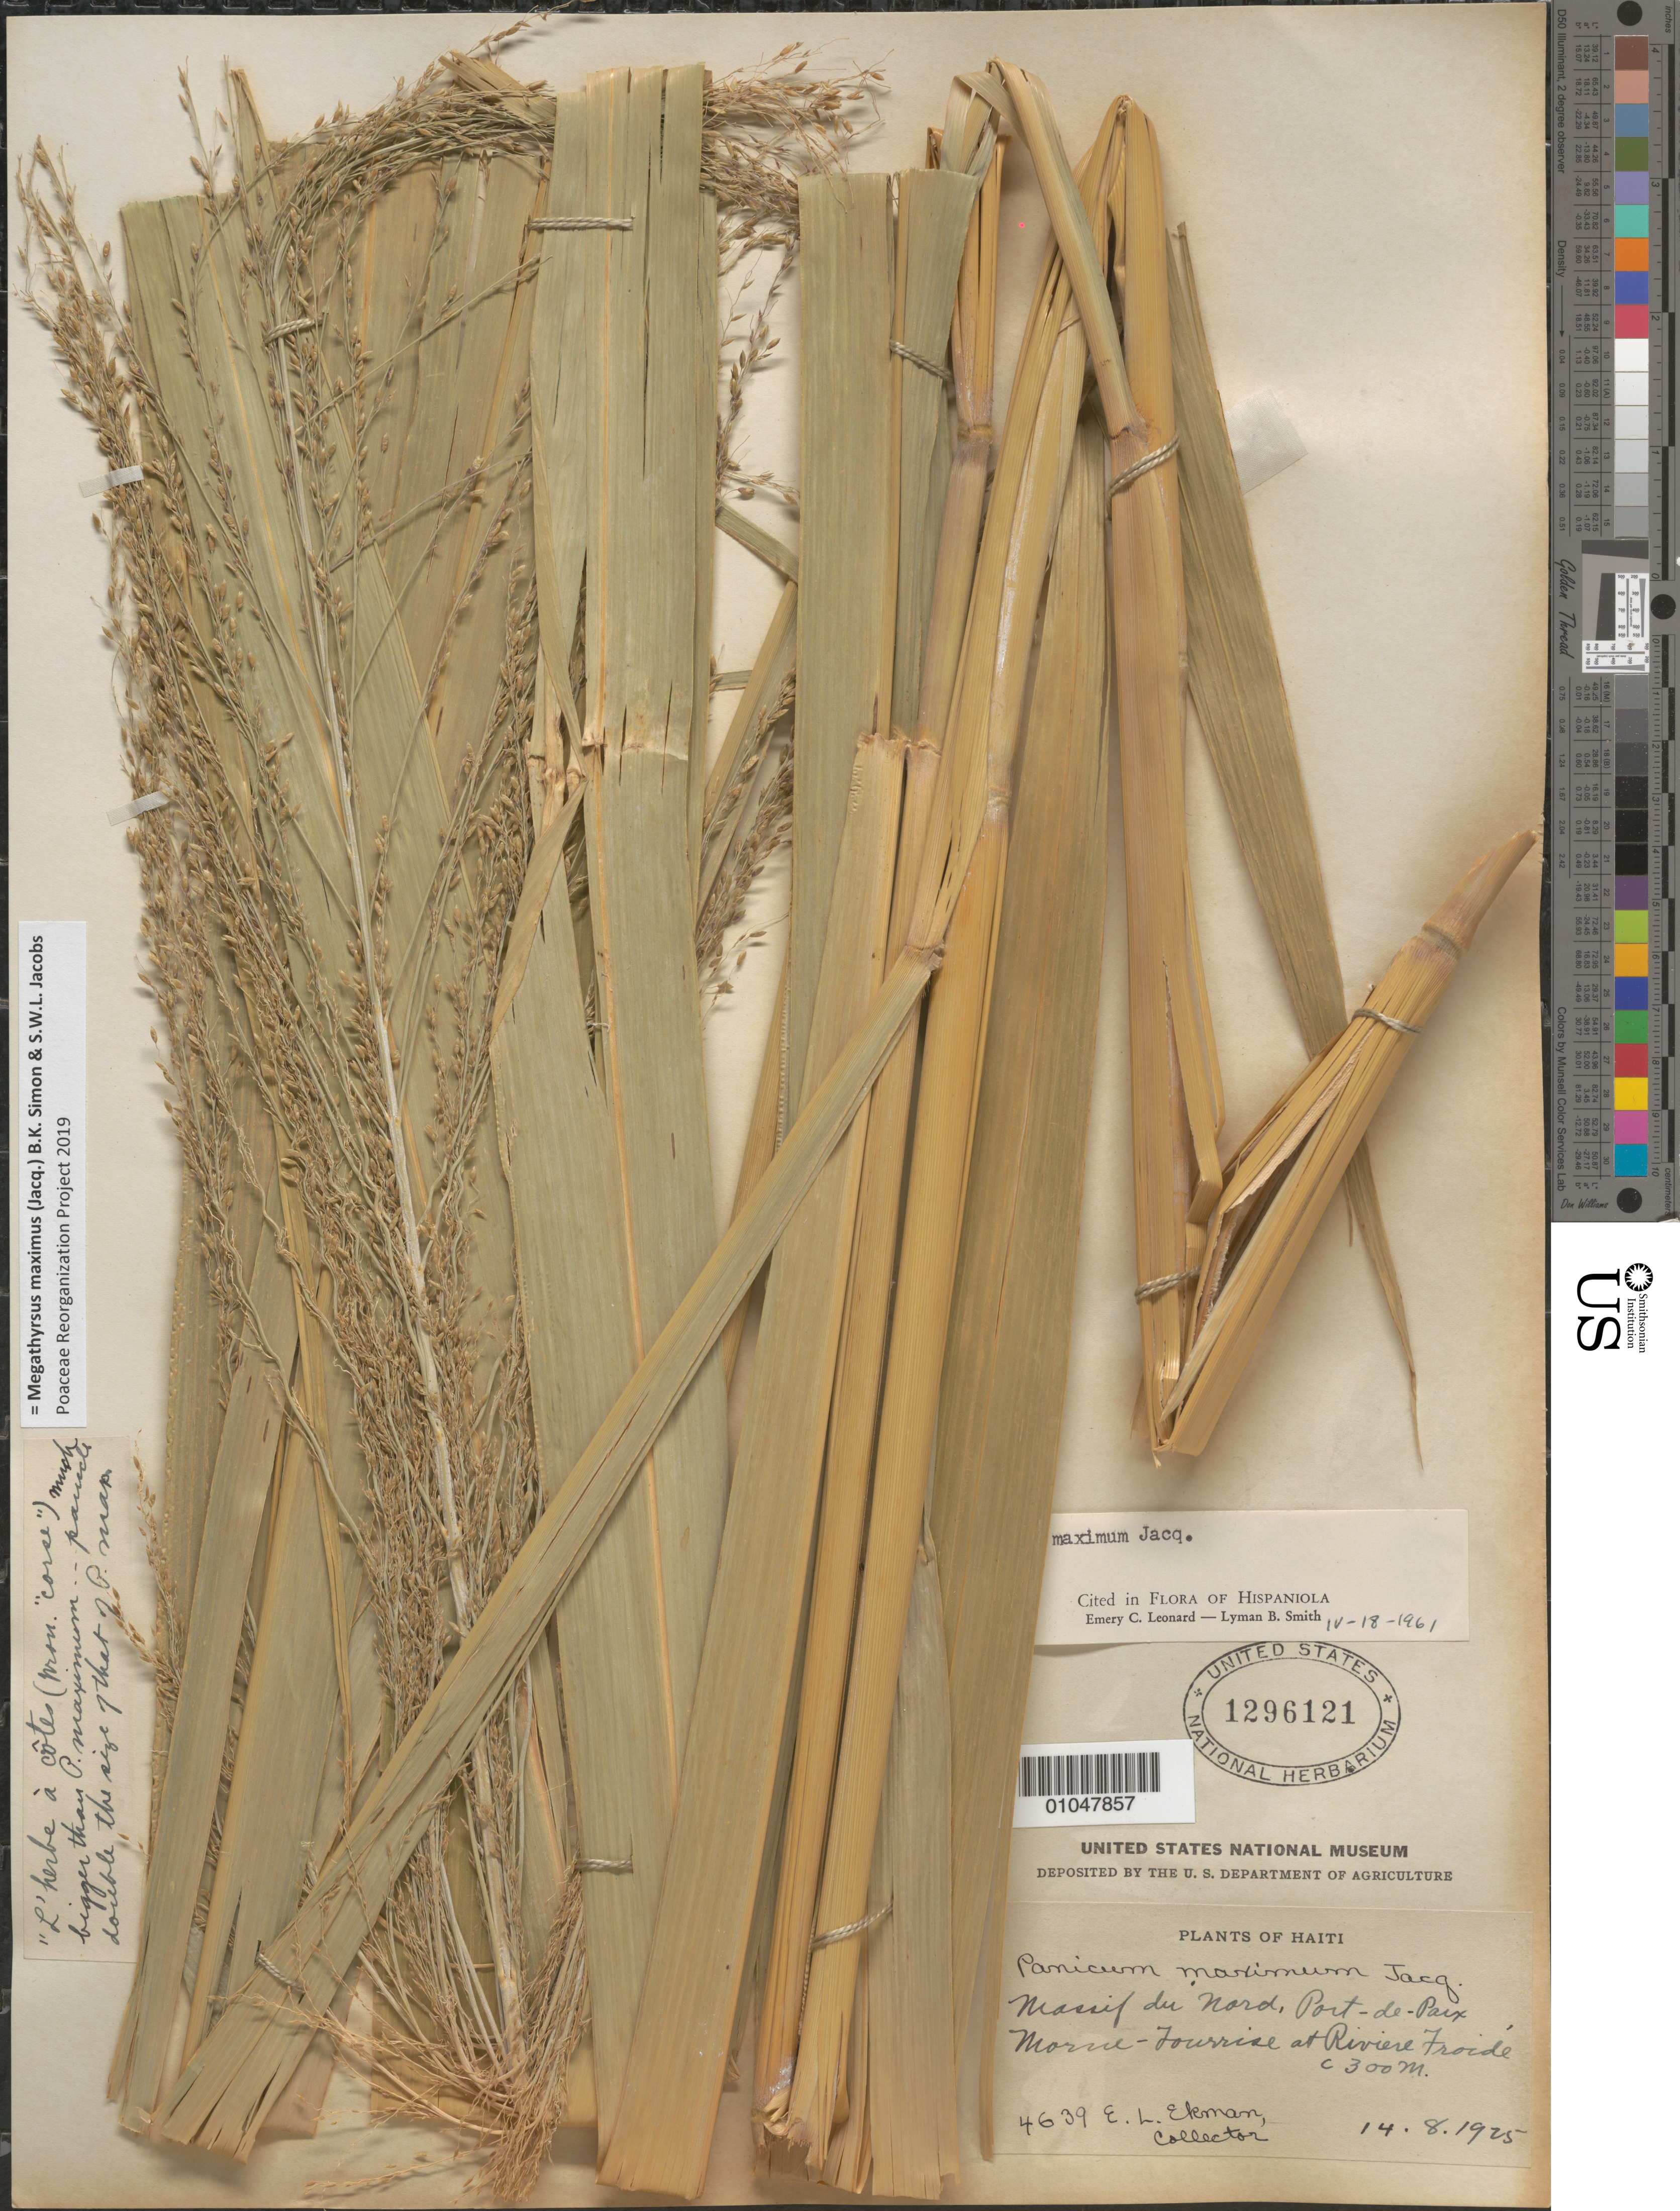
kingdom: Plantae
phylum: Tracheophyta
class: Liliopsida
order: Poales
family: Poaceae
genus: Panicum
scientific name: Panicum maximum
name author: Jacq.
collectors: E. L. Ekman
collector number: H 4639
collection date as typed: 14 Aug 1925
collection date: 1925-08-14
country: Haiti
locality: Massif du Nord, Port-de-Pax, Morne-Fourrise at Riviere Froide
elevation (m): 300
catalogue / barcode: US 1296121